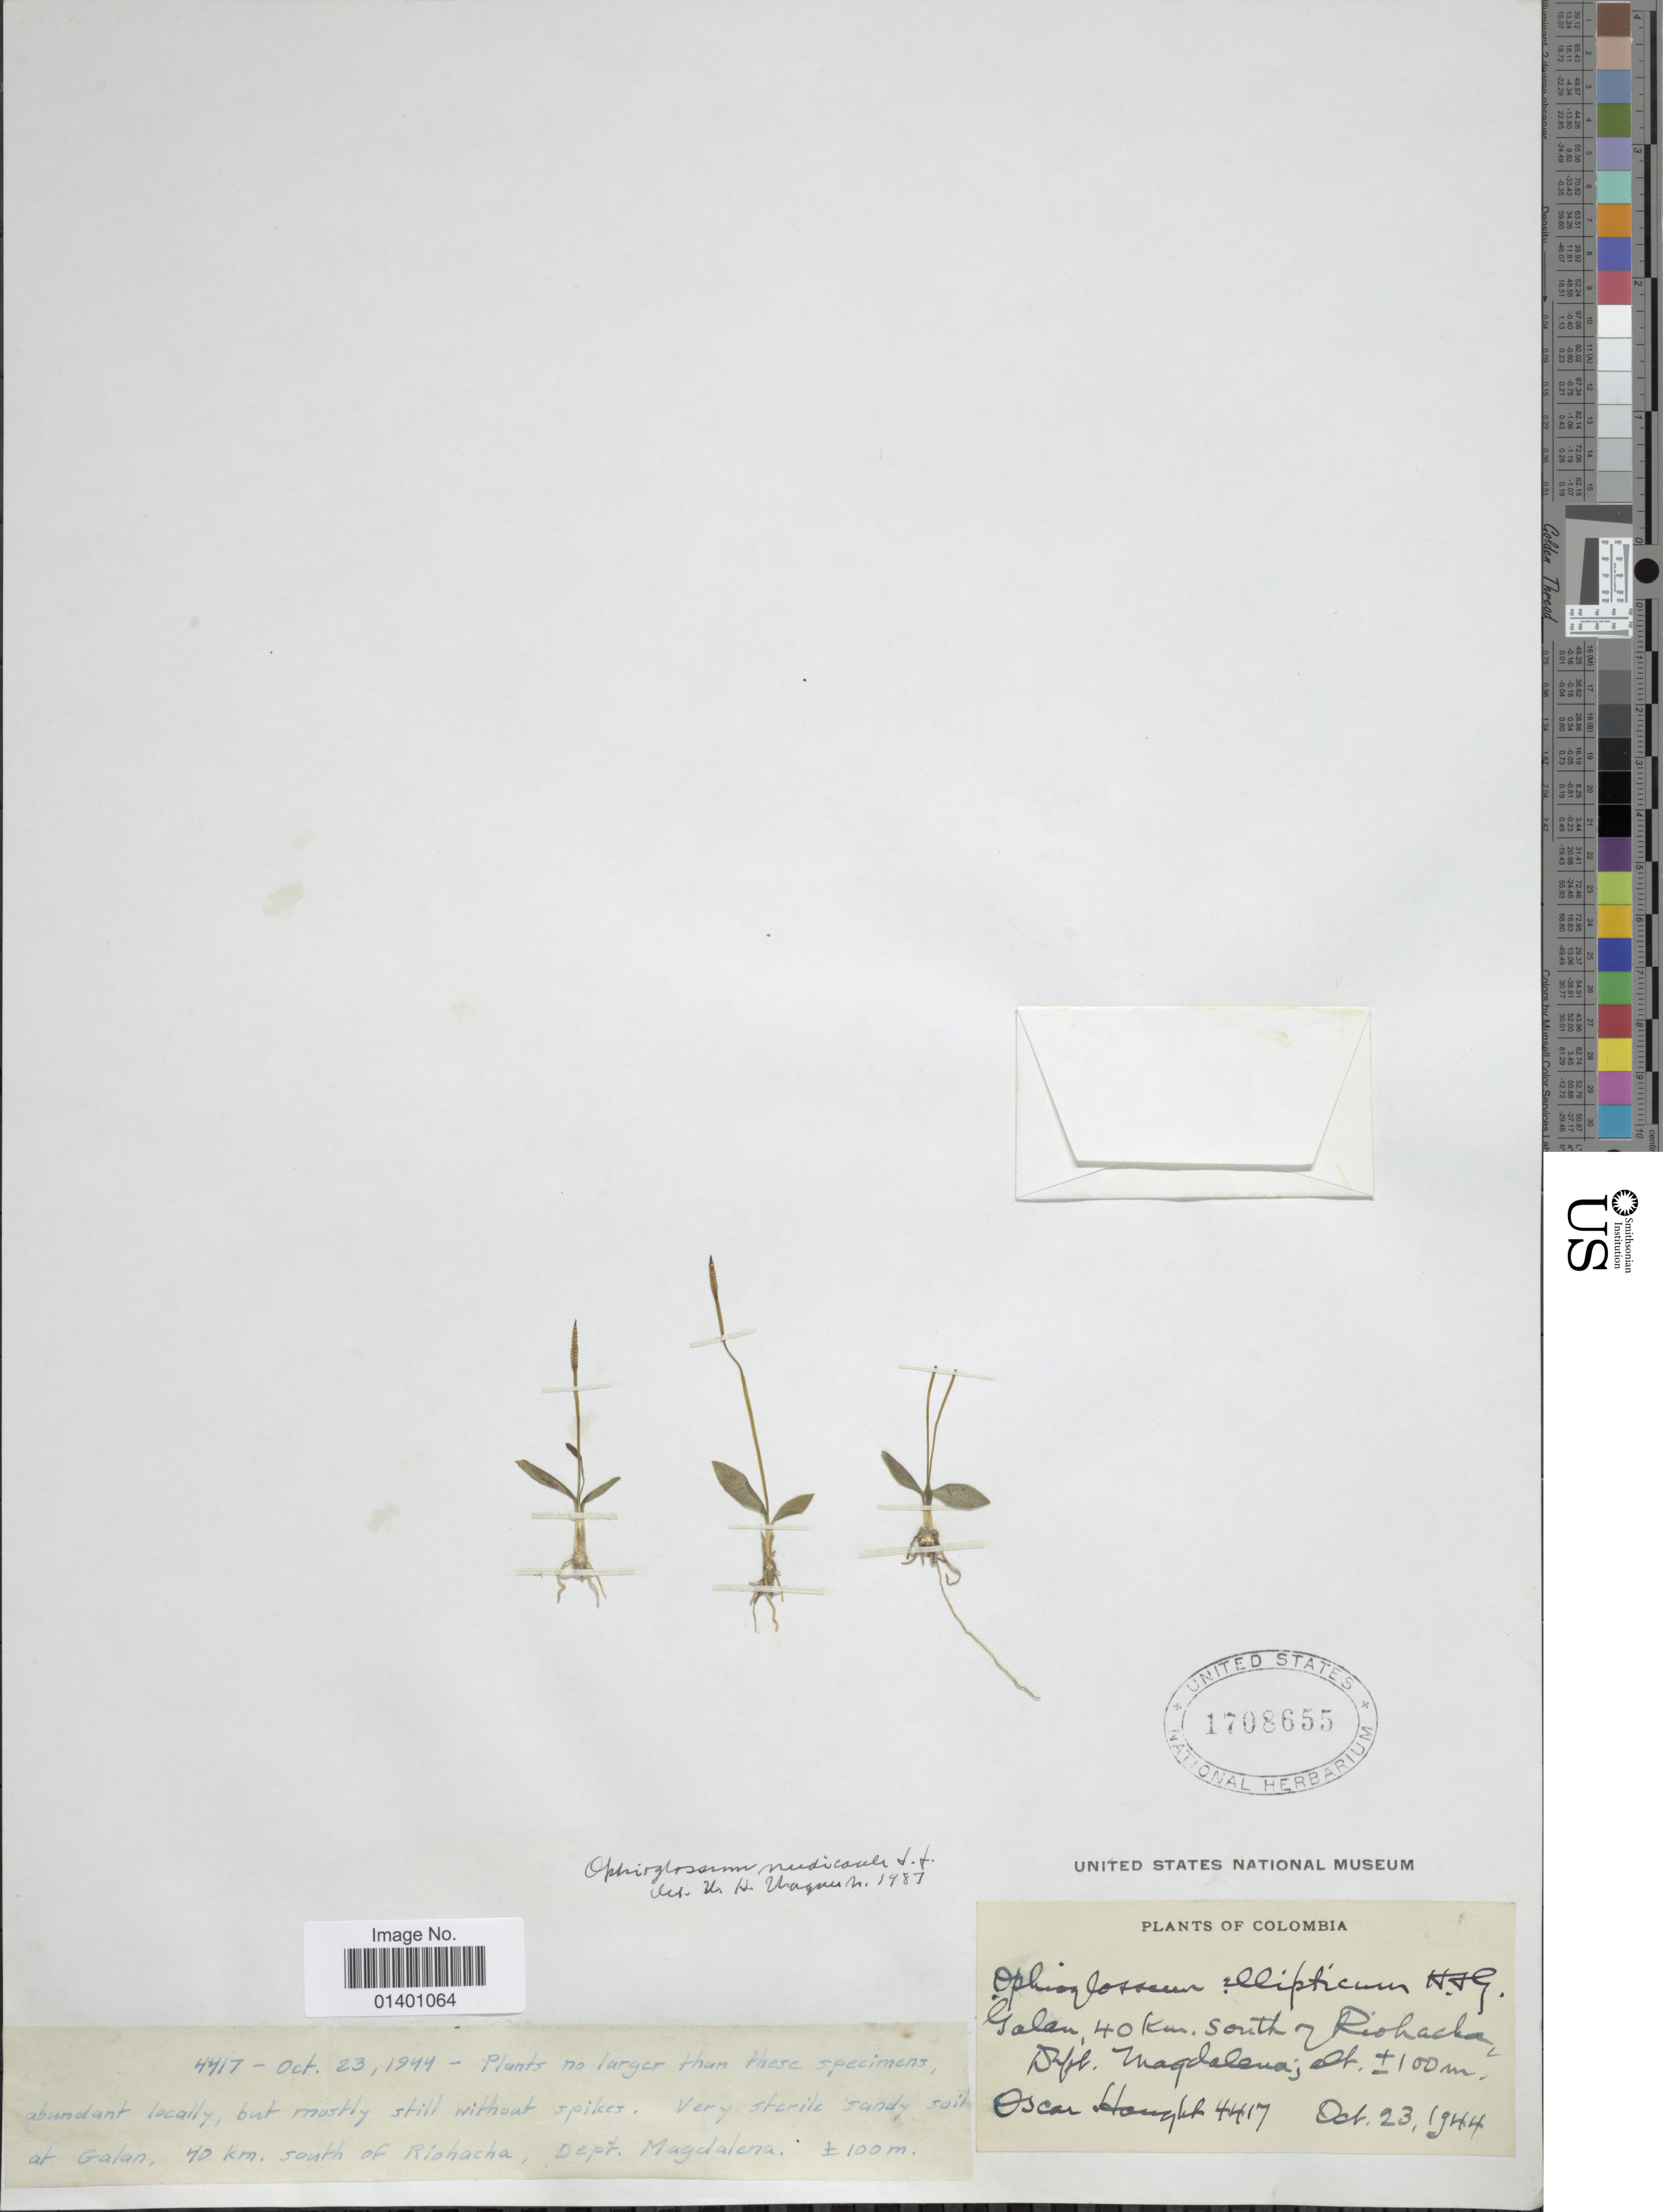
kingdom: Plantae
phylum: Tracheophyta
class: Polypodiopsida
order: Ophioglossales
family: Ophioglossaceae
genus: Ophioglossum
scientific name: Ophioglossum nudicaule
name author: L. f.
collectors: O. L. Haught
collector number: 4417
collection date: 1944-10-23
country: Colombia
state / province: Magdalena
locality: Galan, 40 km south of Riohacha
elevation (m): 100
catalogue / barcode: US 170855